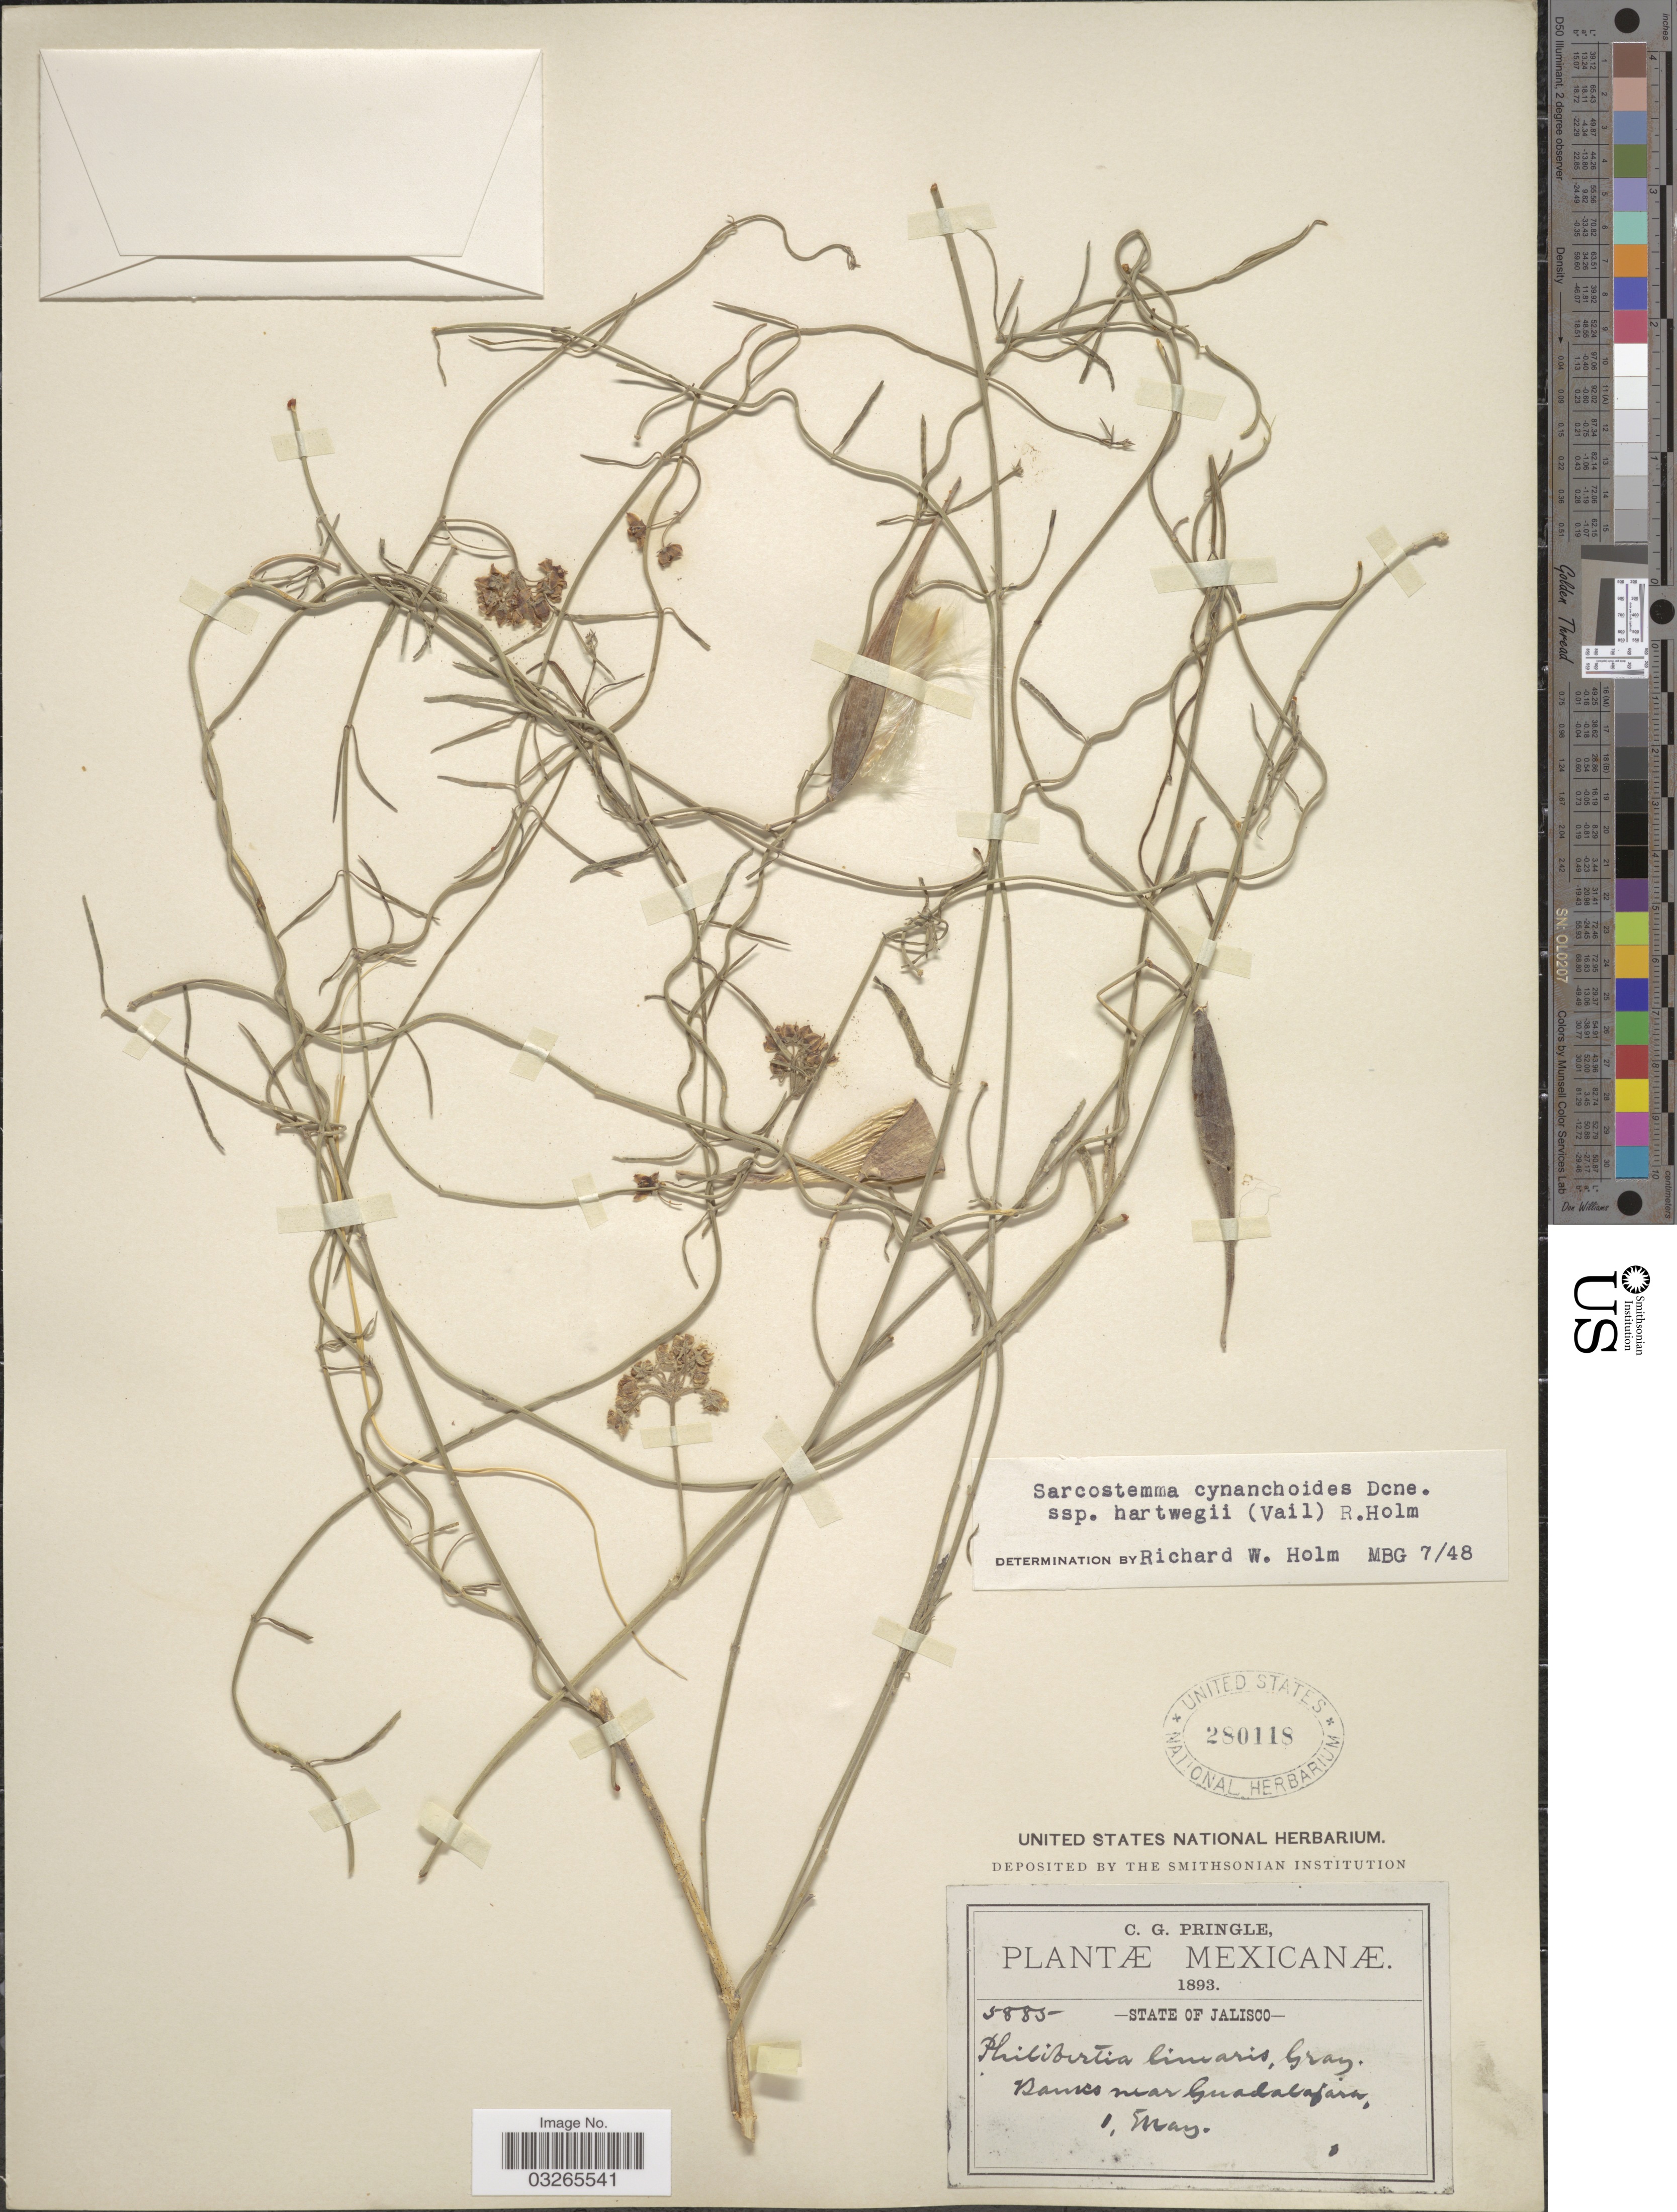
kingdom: Plantae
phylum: Tracheophyta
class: Magnoliopsida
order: Gentianales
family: Apocynaceae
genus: Sarcostemma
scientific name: Sarcostemma cynanchoides subsp. hartwegii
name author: (Vail) R.W. Holm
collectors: C. G. Pringle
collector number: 5885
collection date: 1893-05-01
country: Mexico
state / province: Jalisco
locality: Banks near Guadalajara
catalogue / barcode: US 280118